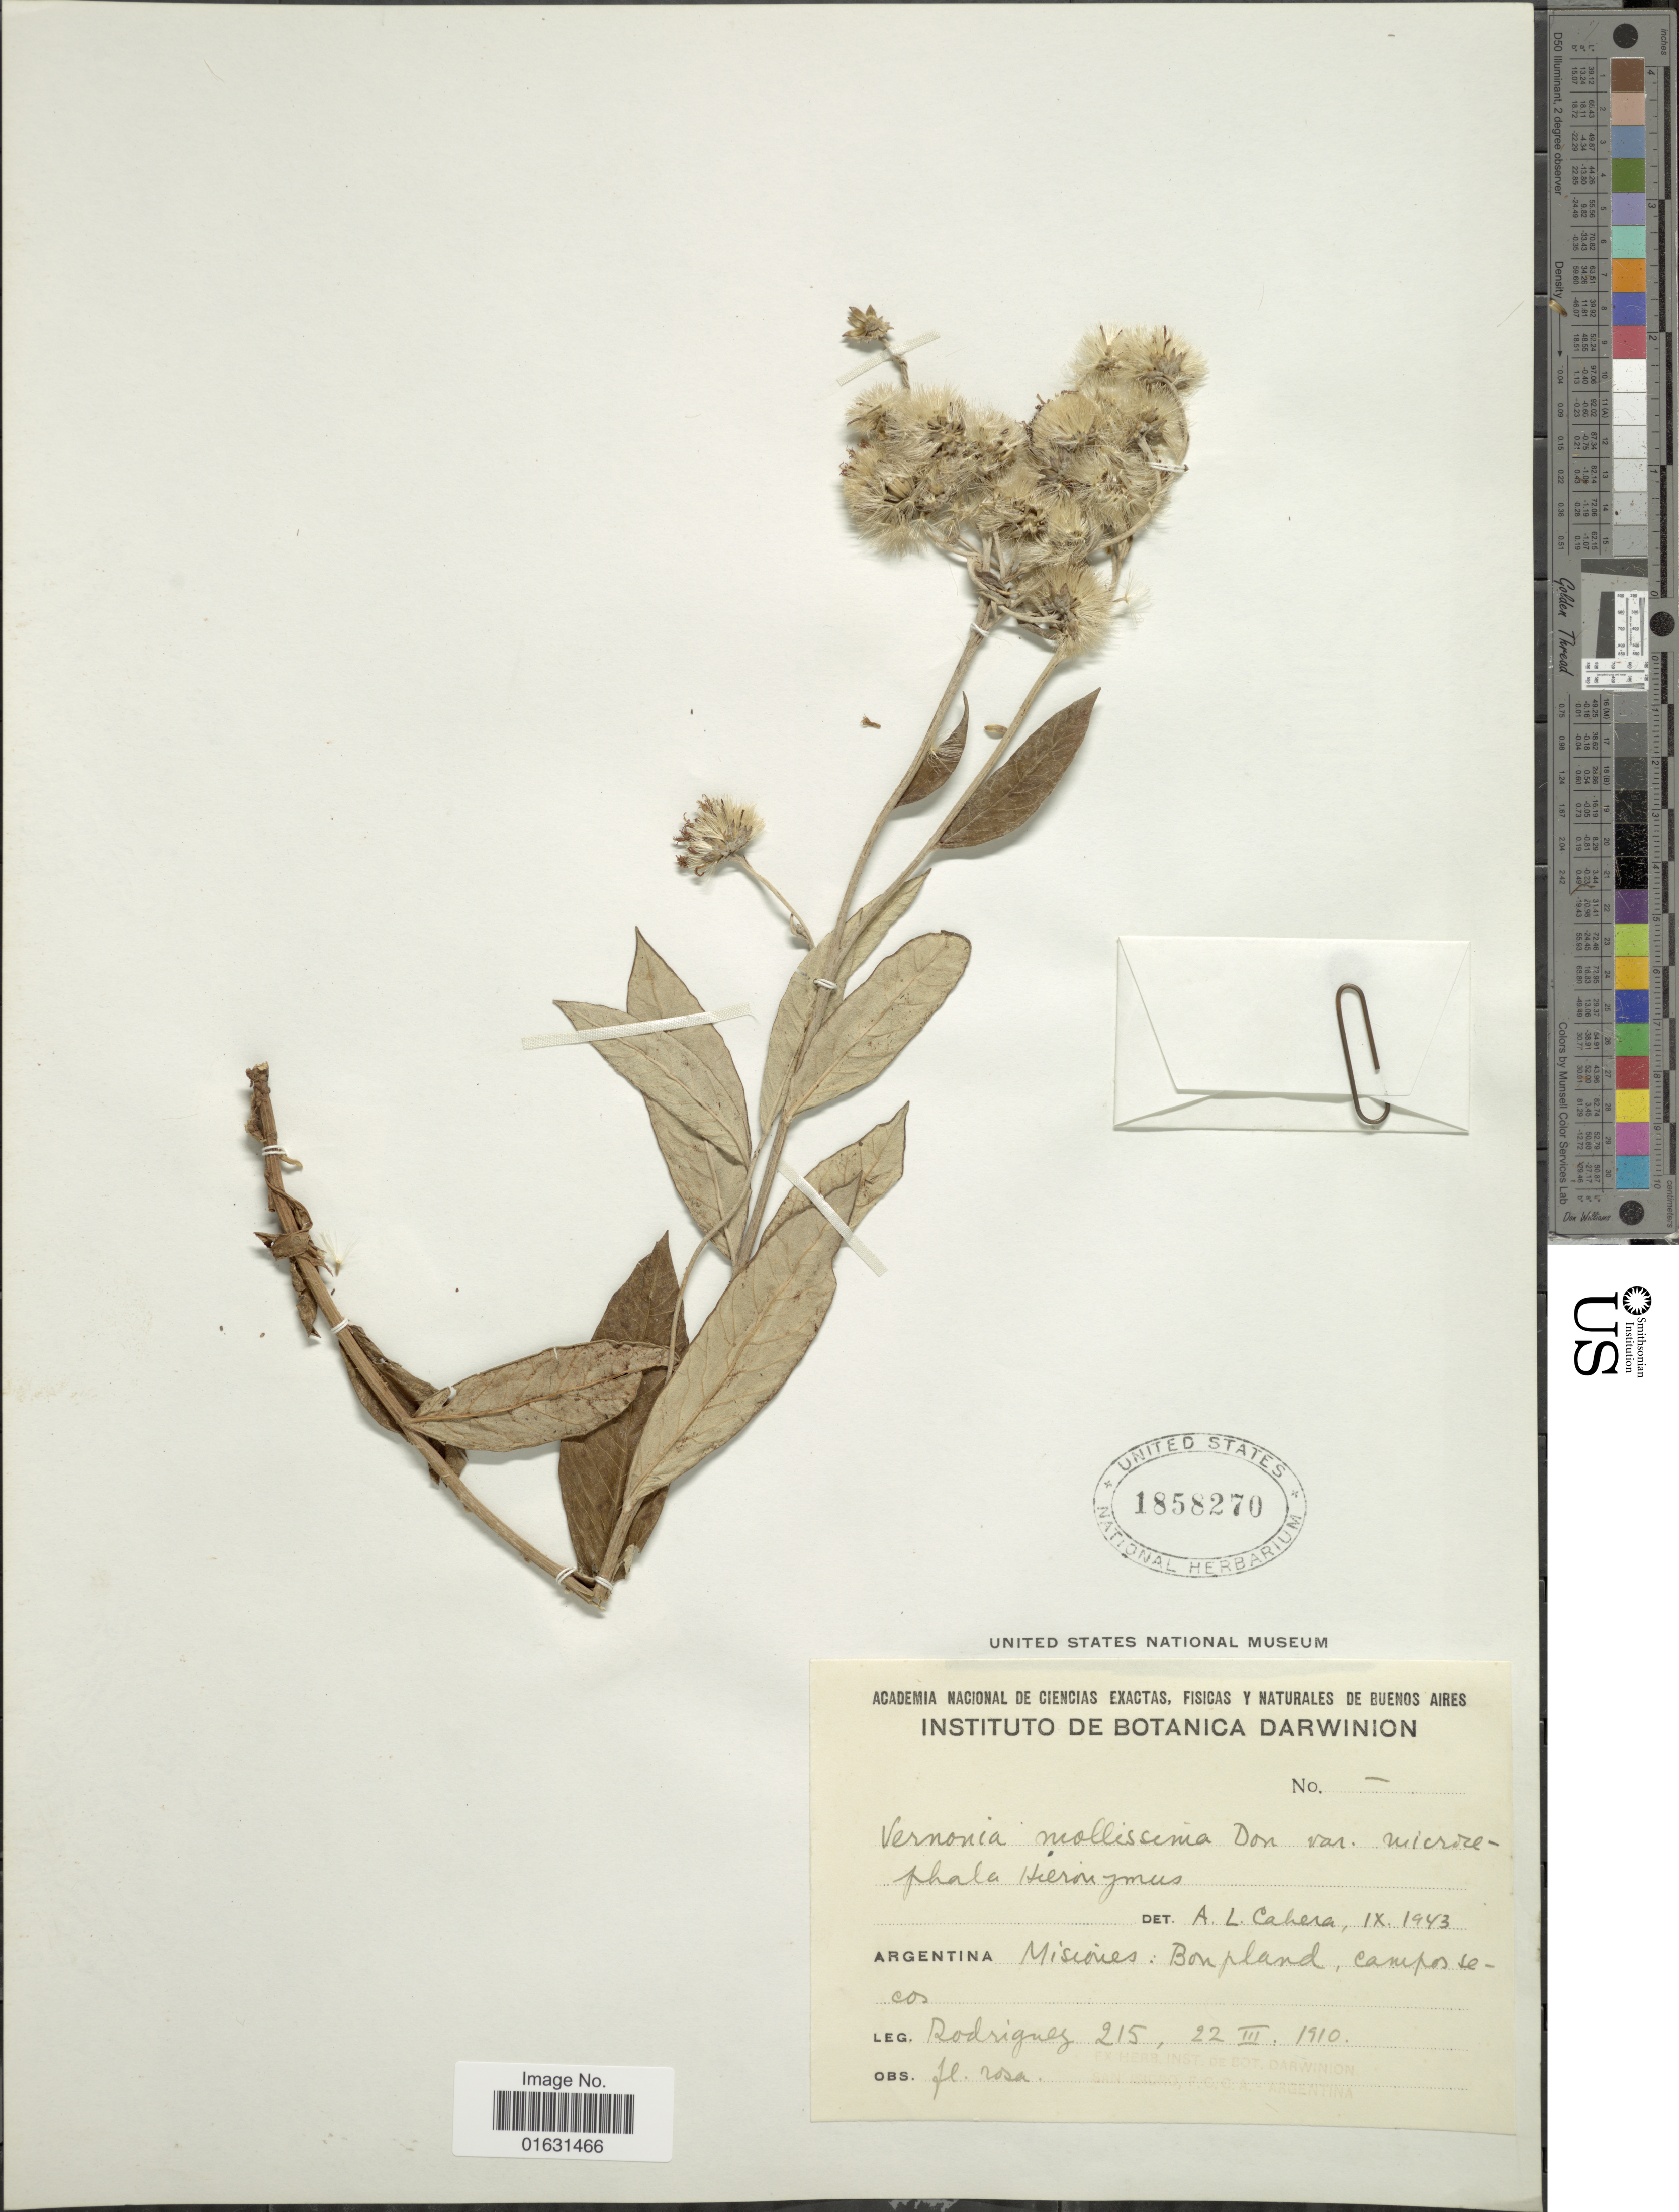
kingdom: Plantae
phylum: Tracheophyta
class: Magnoliopsida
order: Asterales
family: Asteraceae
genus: Lessingianthus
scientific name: Lessingianthus mollissimus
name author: (D. Don ex Hook. & Arn.) H. Rob.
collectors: Rodriguez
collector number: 215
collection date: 1910-03-22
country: Argentina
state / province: Misiones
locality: Bonpland, campos secos.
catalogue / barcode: US 1858270